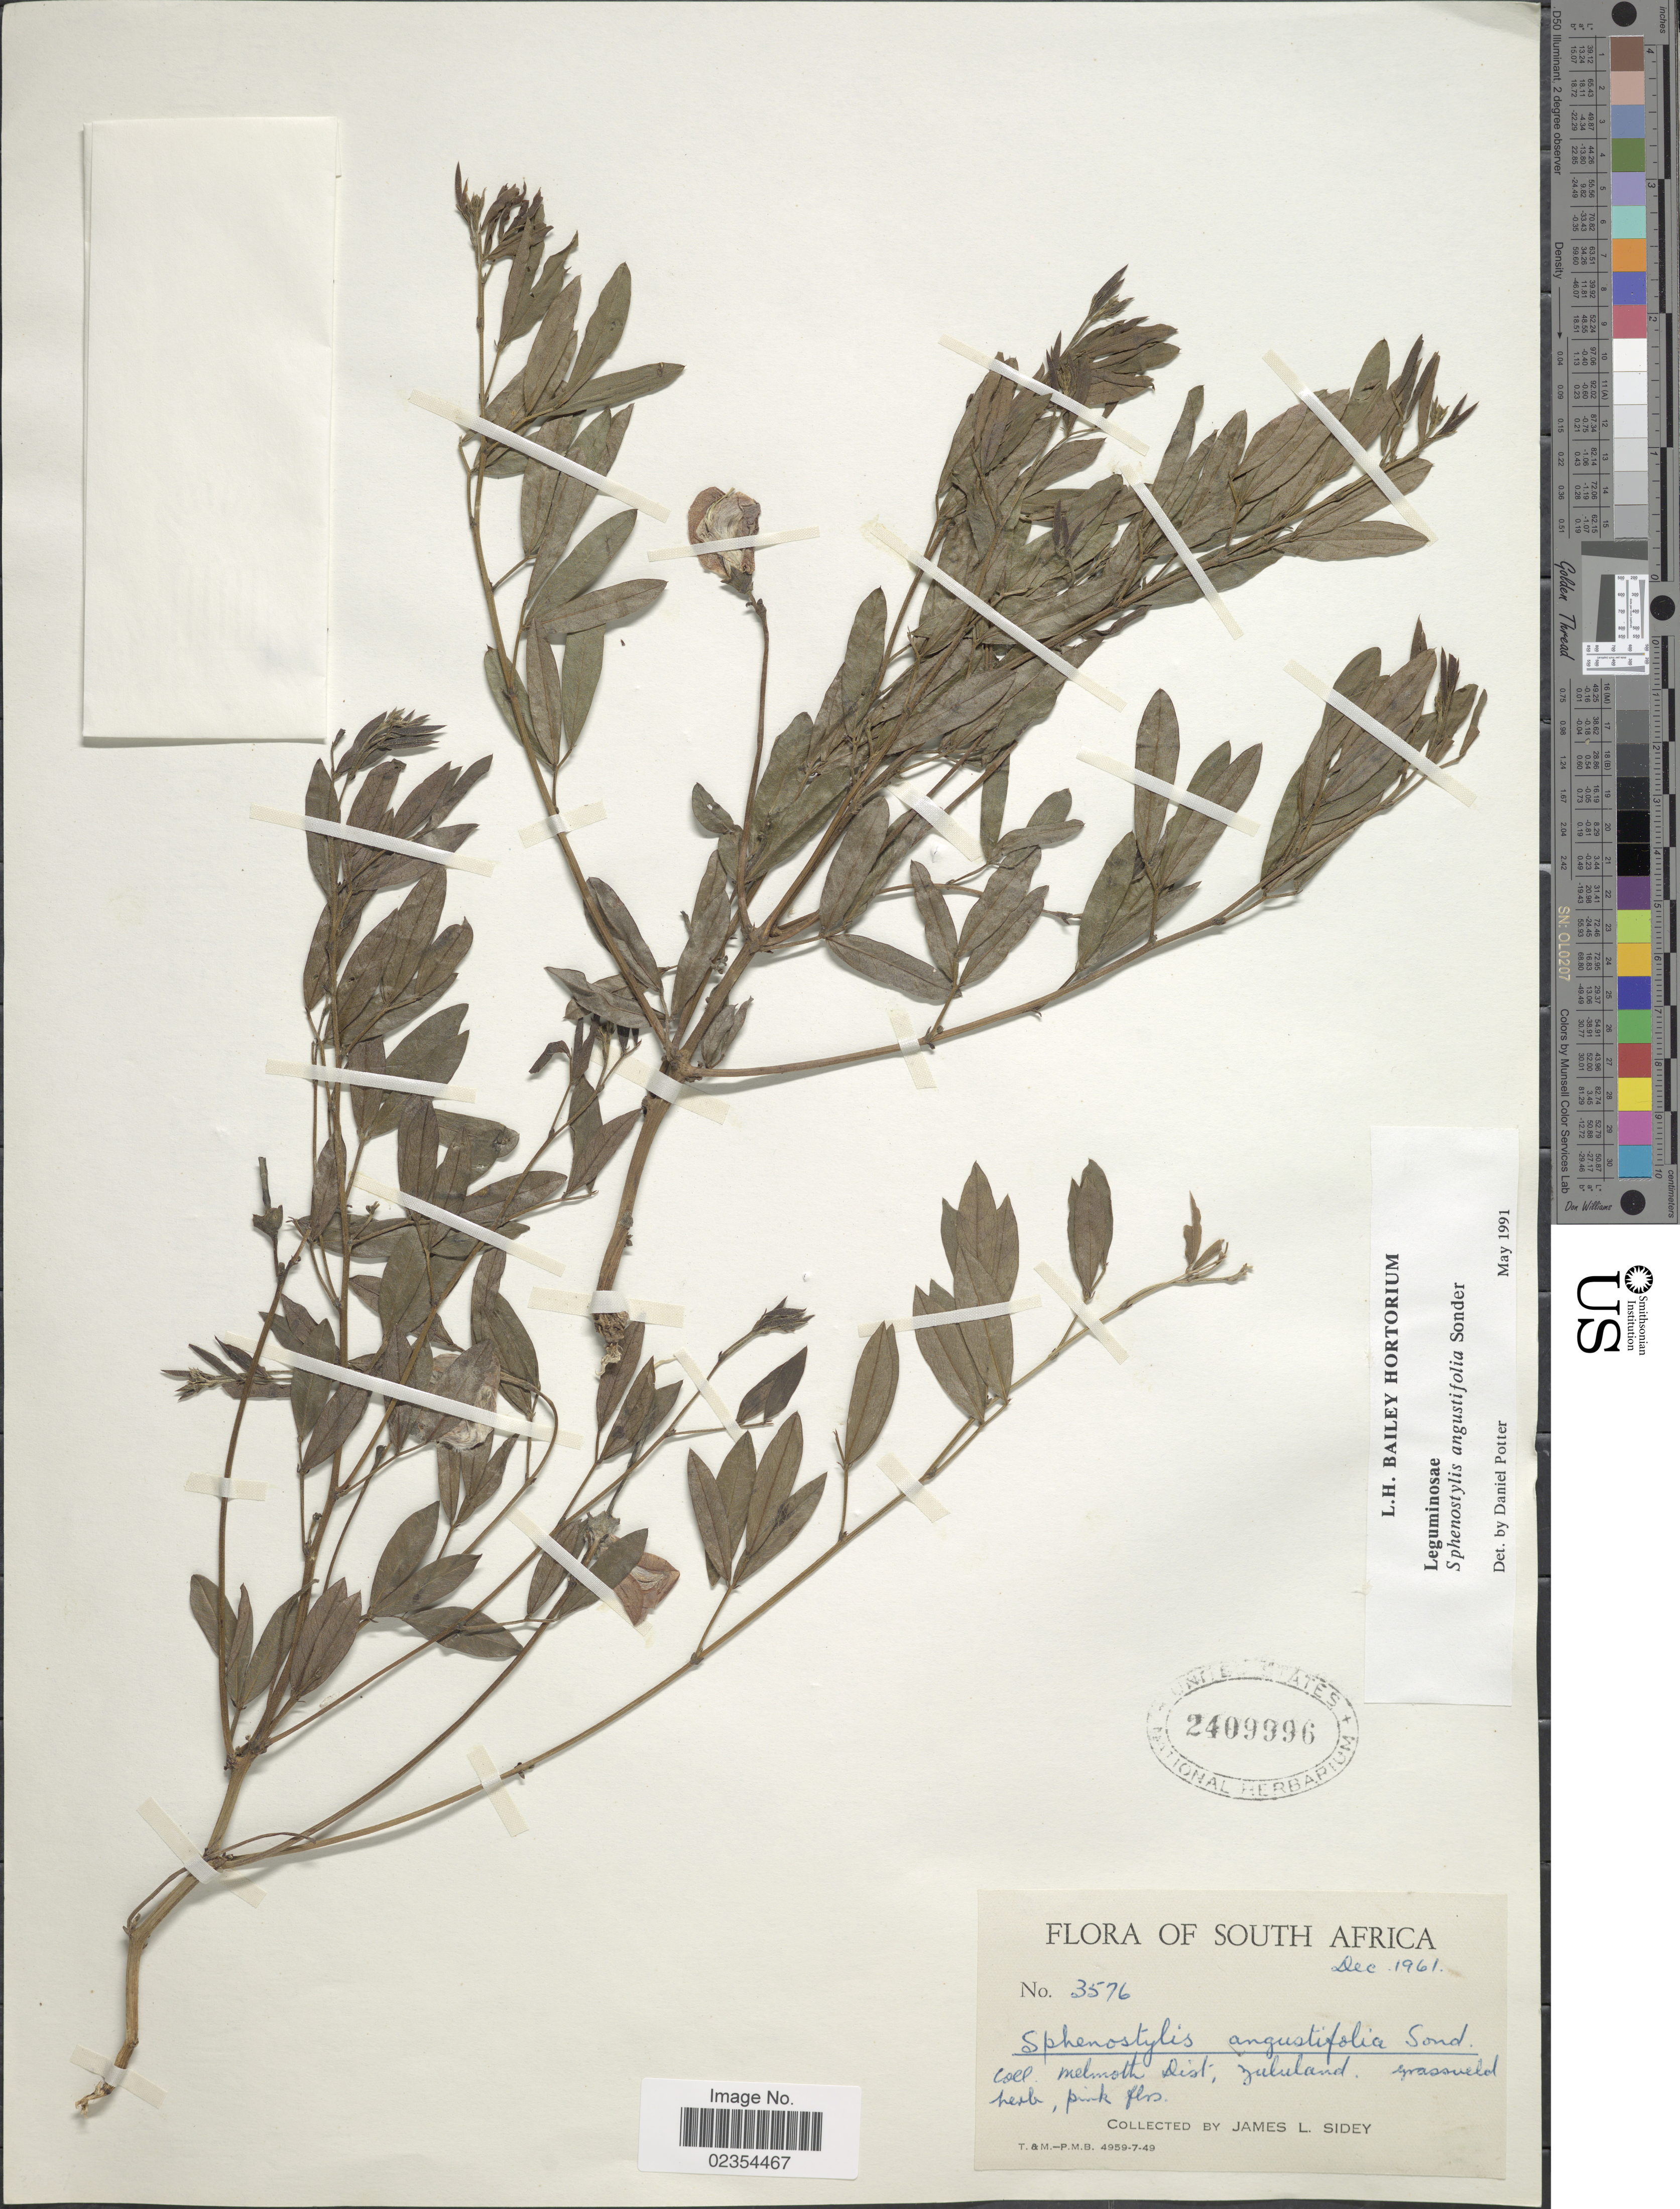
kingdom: Plantae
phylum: Tracheophyta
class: Magnoliopsida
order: Fabales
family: Fabaceae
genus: Sphenostylis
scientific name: Sphenostylis angustifolia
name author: Sond.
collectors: J. L. Sidey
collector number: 3576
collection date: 1961-12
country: South Africa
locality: Melmoth Dist, Zululand.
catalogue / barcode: US 2409996